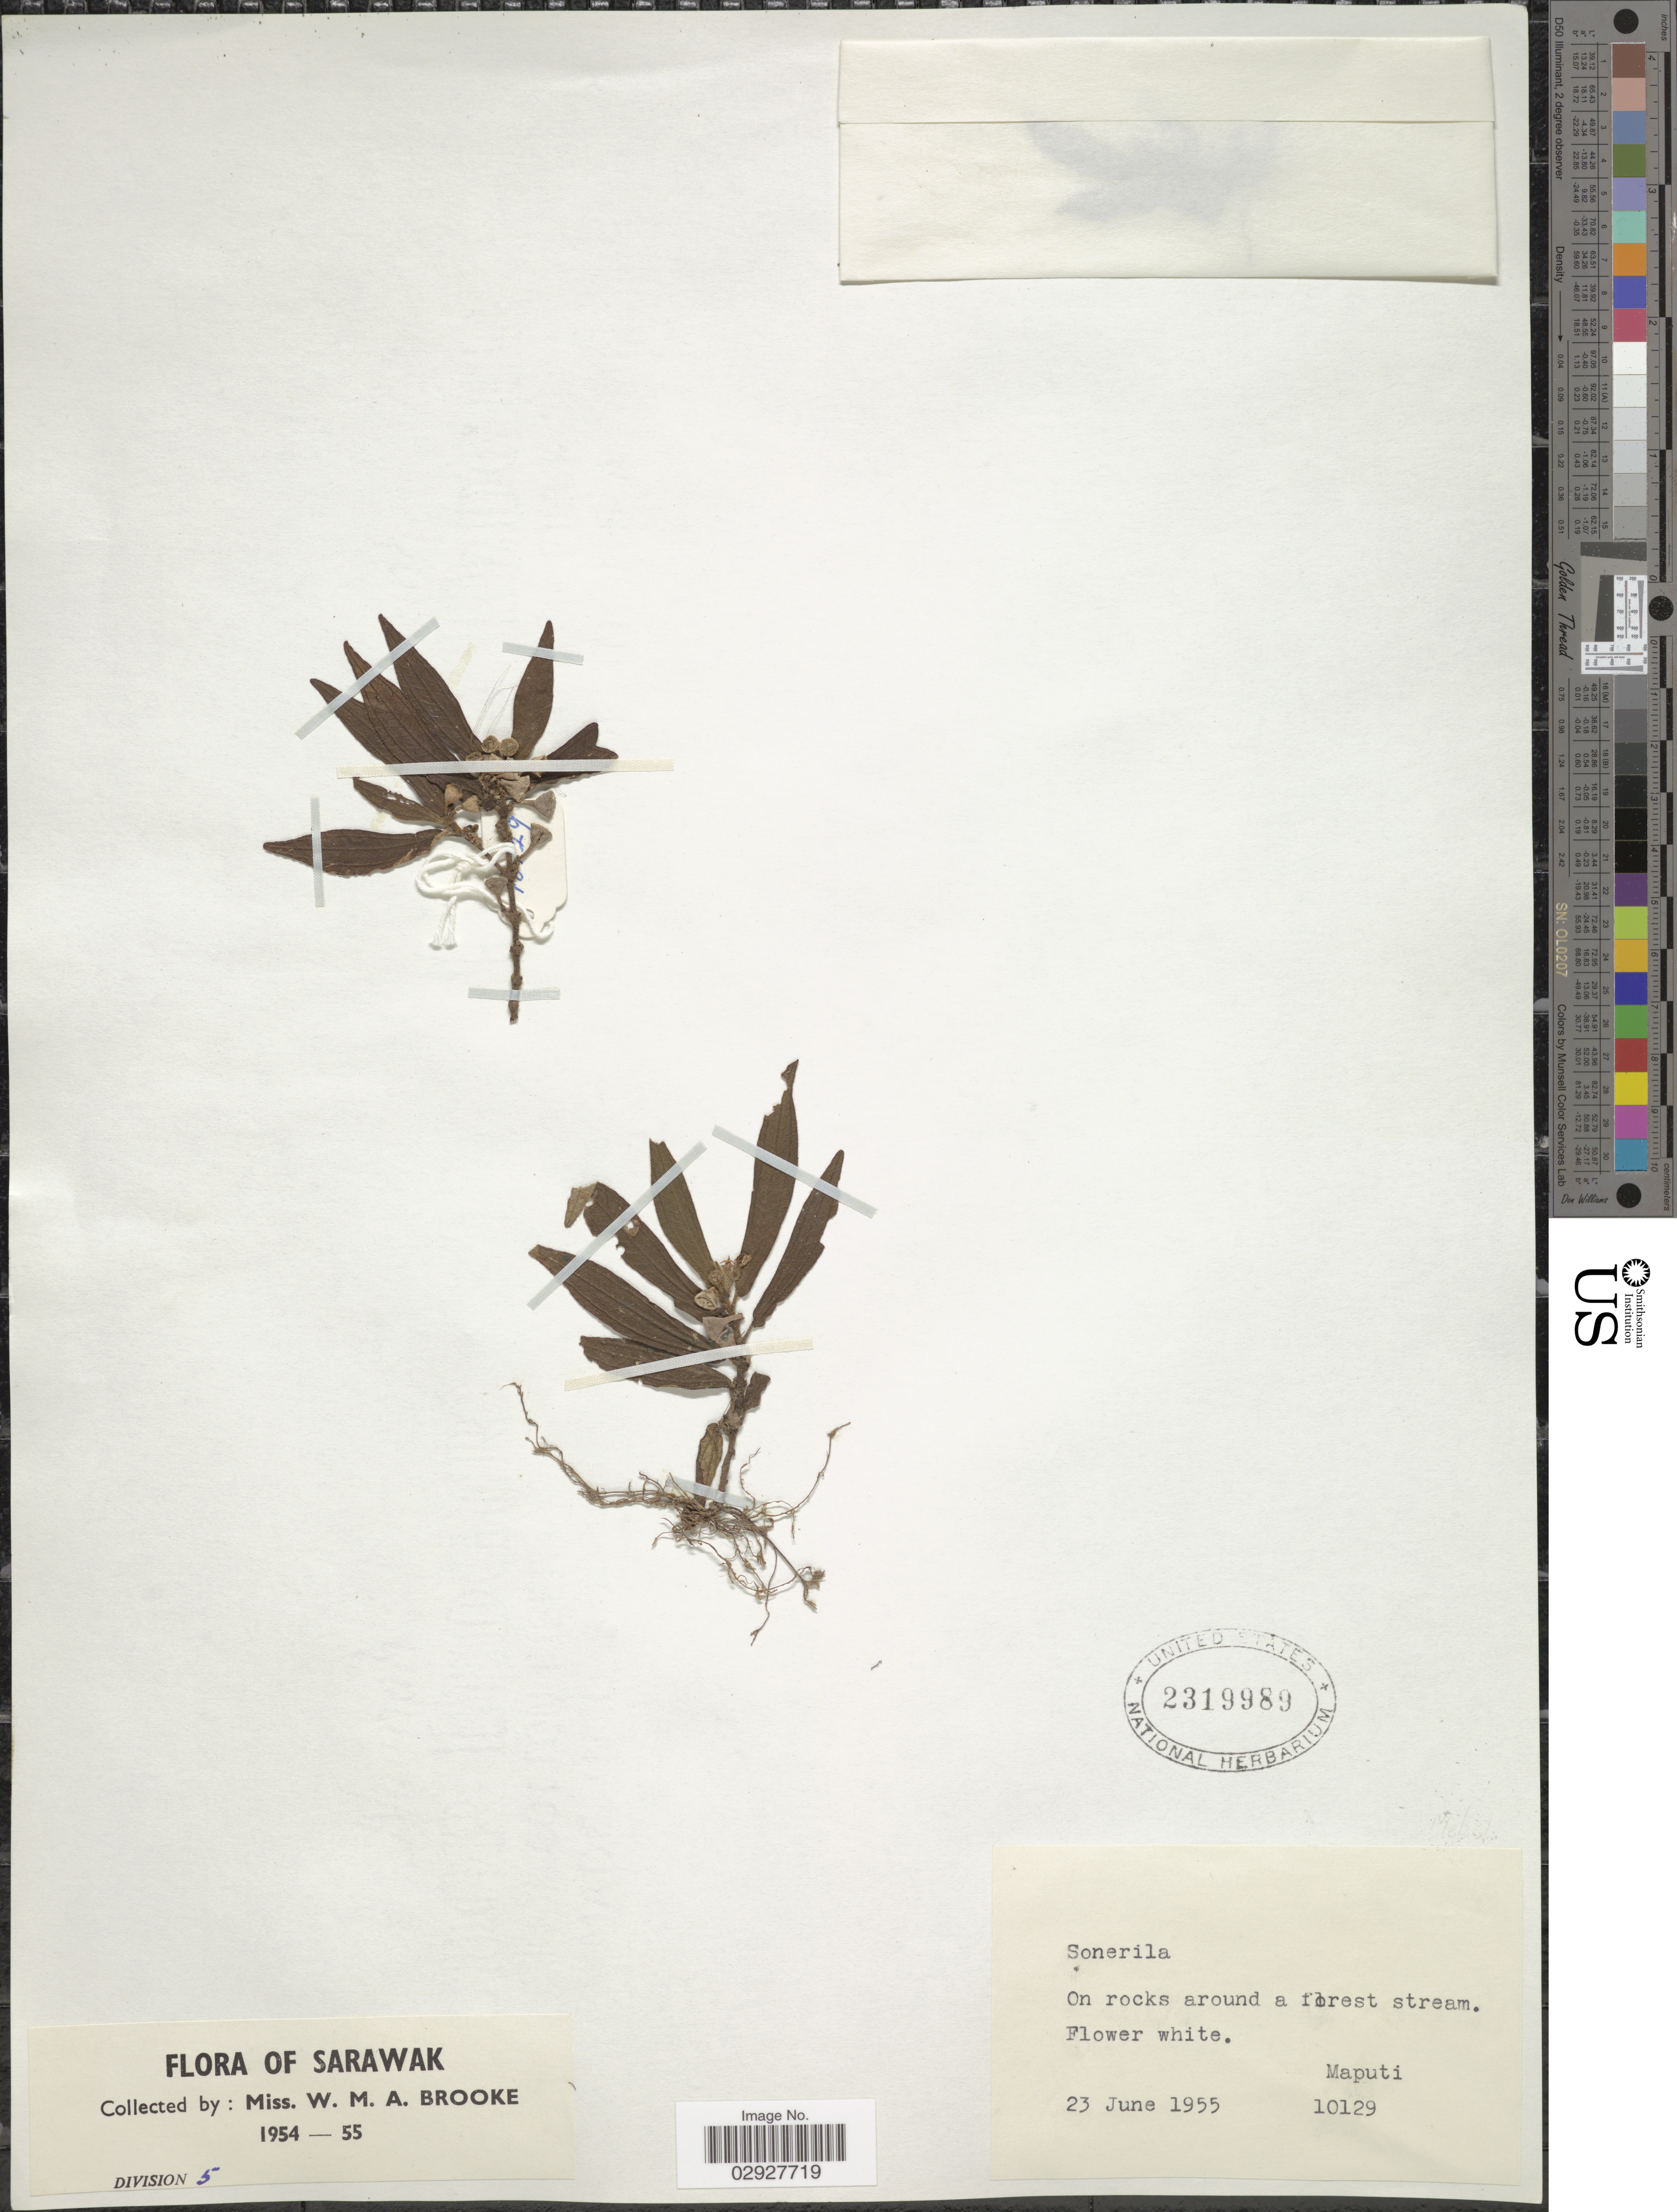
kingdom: Plantae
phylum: Tracheophyta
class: Magnoliopsida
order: Myrtales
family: Melastomataceae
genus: Sonerila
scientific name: Sonerila sp.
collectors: W. Brooke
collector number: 10129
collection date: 1955-06-23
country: Malaysia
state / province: Sarawak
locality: Maputi. Division 5.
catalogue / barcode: US 2319989